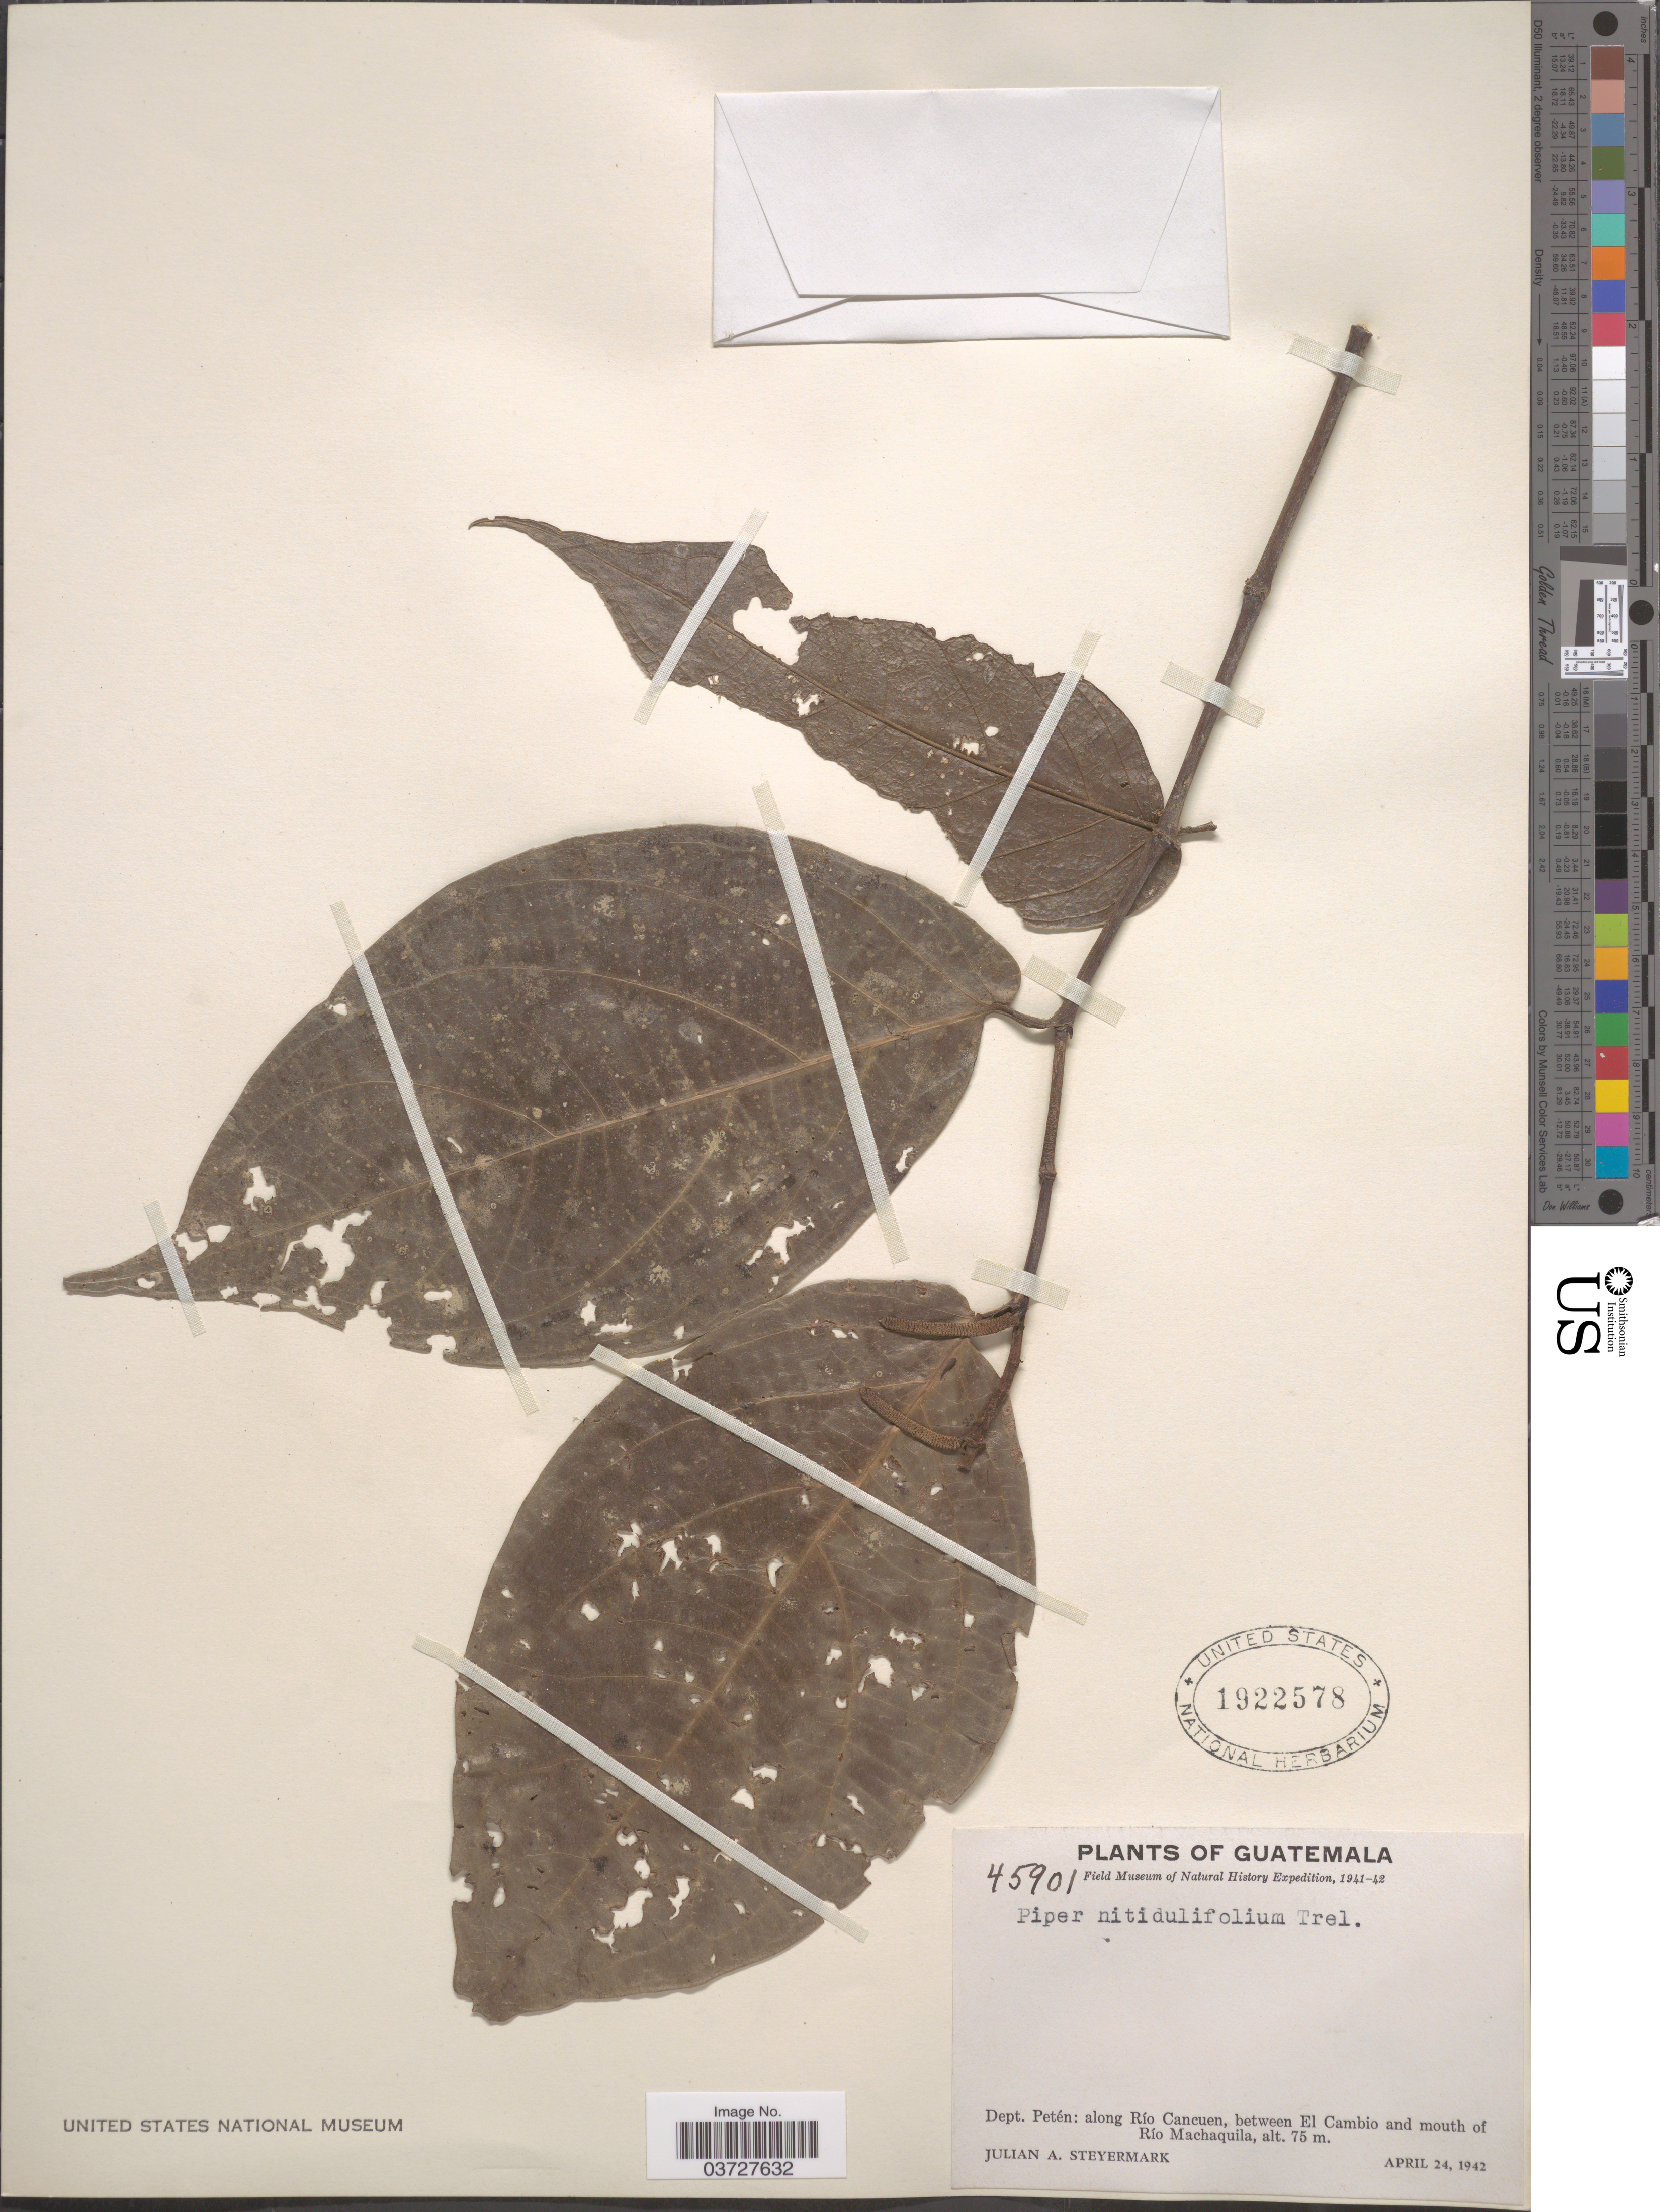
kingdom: Plantae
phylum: Tracheophyta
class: Magnoliopsida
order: Piperales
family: Piperaceae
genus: Piper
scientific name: Piper nitidulifolium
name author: Trel.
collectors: J. Steyermark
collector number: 45901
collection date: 1942-04-24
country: Guatemala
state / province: El Peten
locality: Dept. Petén: along Río Cancuen, between El Cambio and mouth of Río Machaquila.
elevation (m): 75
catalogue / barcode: US 1922578